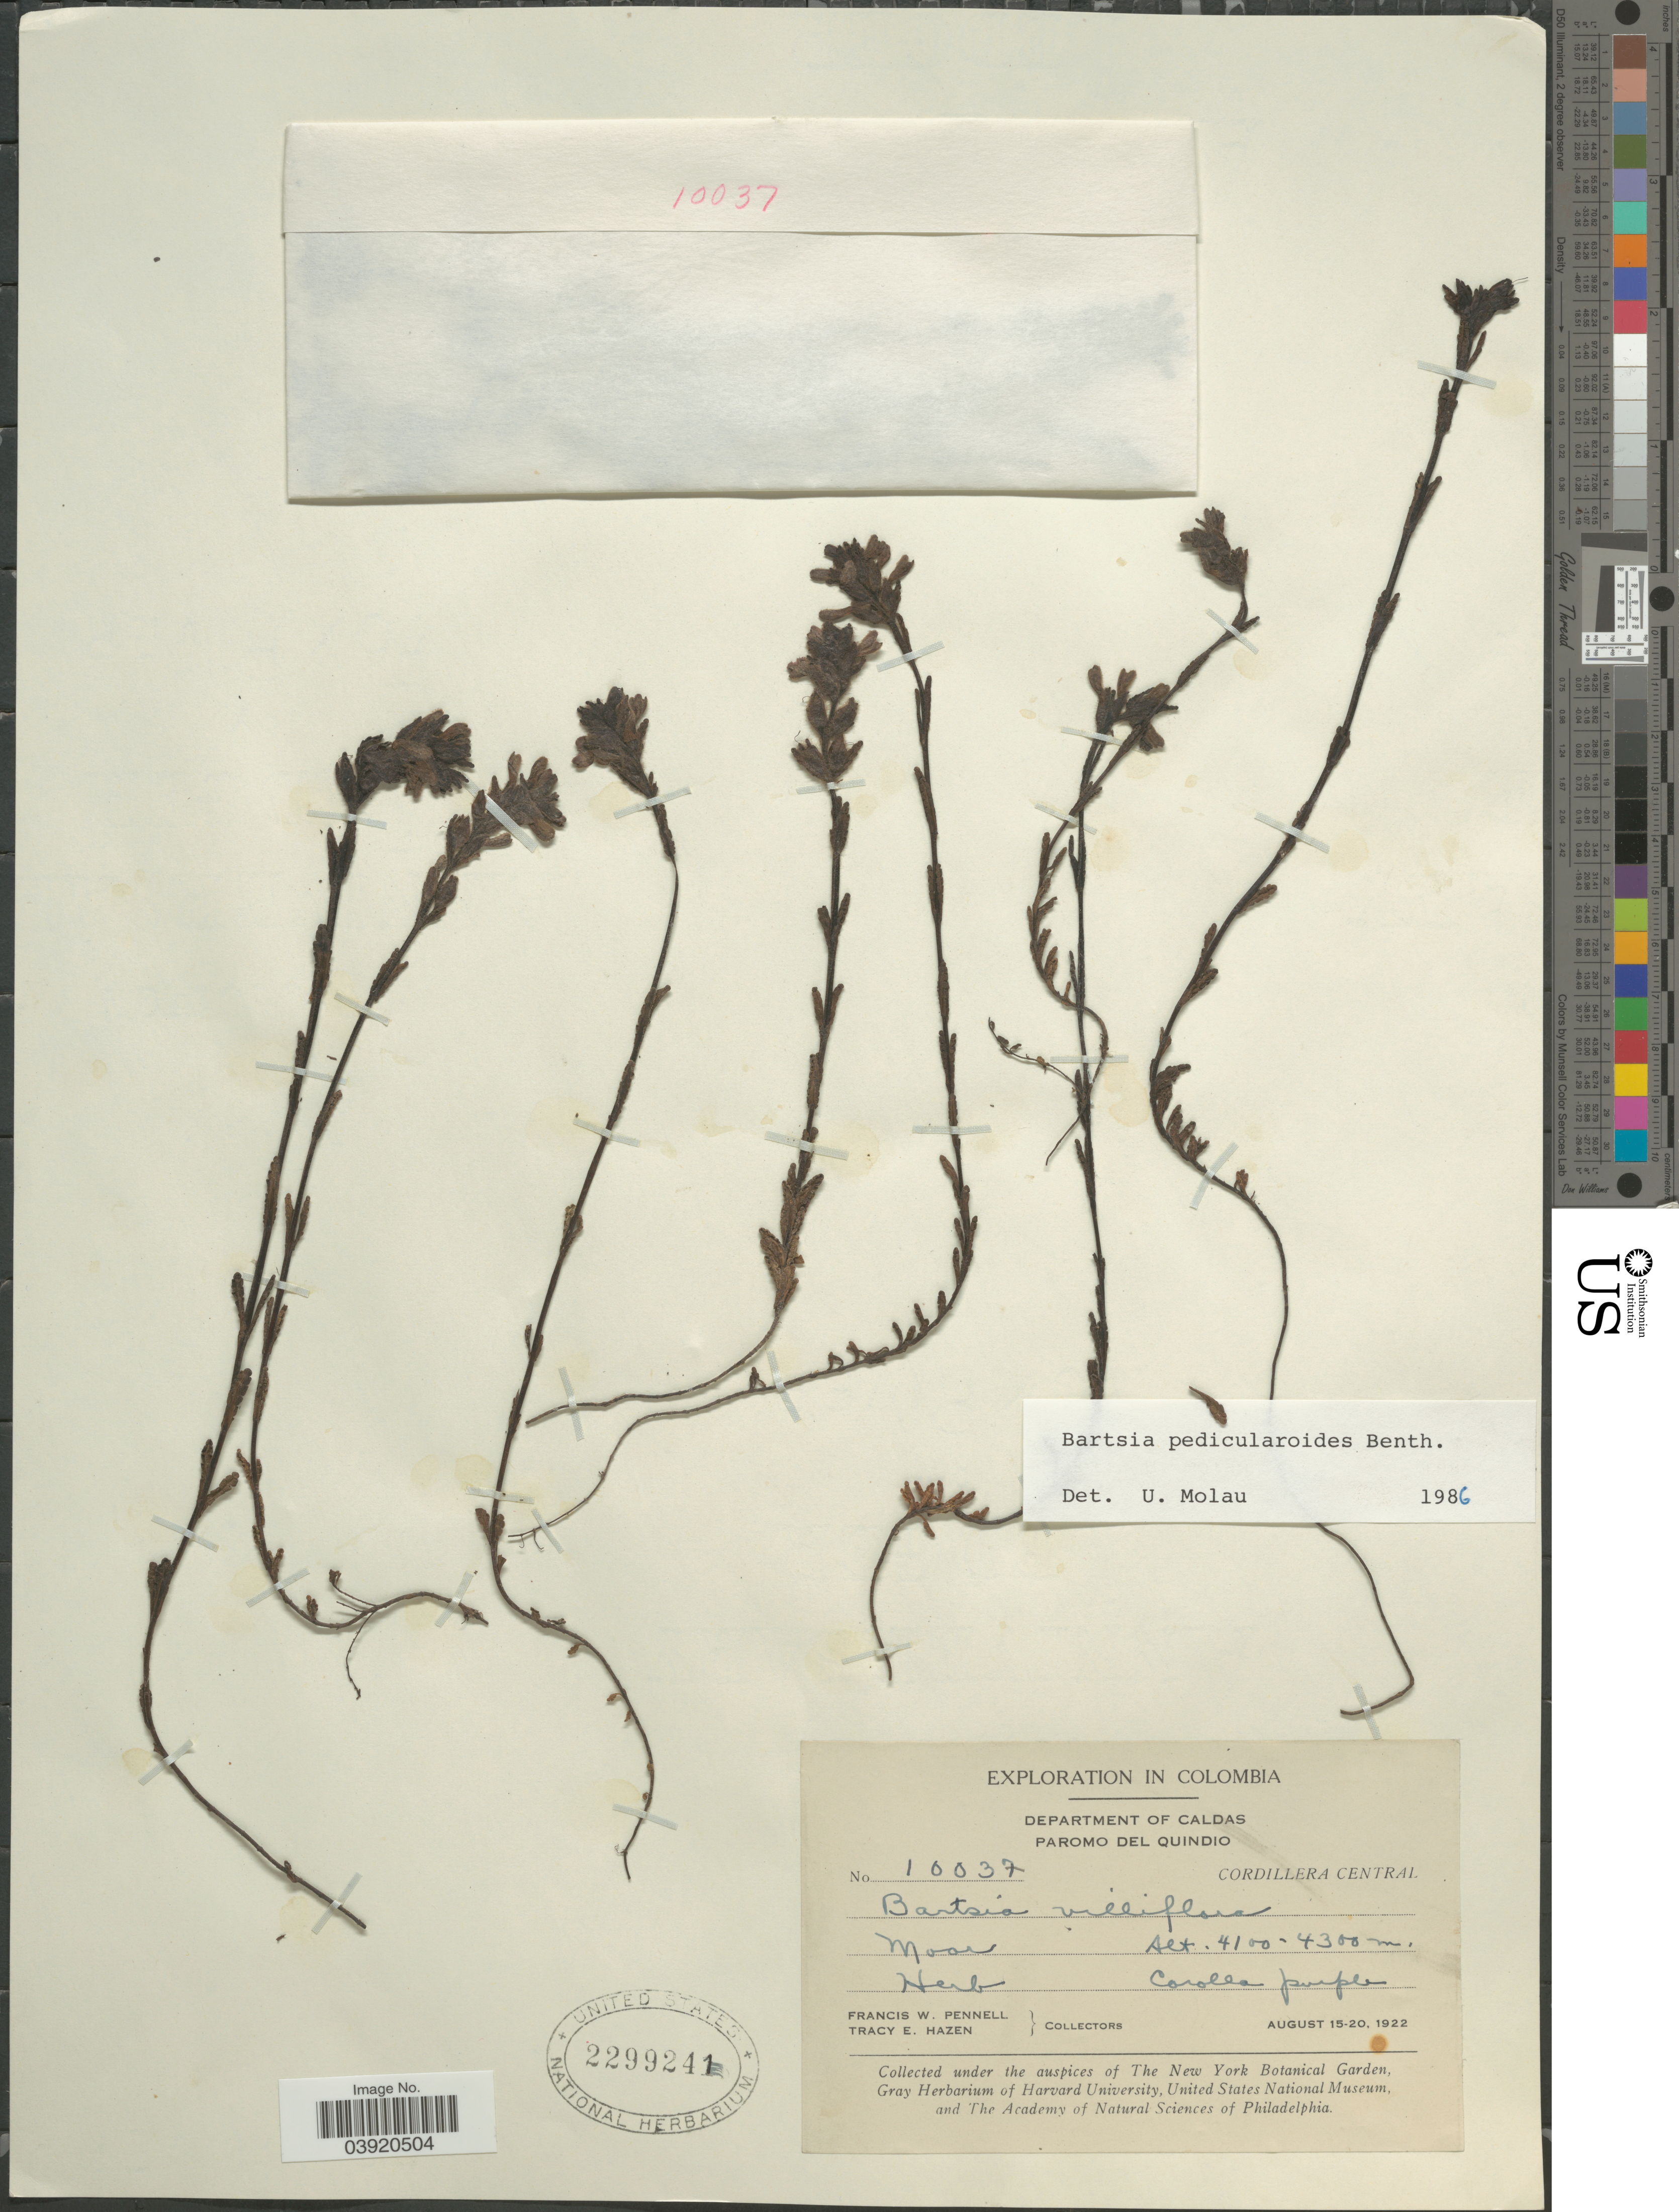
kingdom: Plantae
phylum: Tracheophyta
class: Magnoliopsida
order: Lamiales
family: Orobanchaceae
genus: Bartsia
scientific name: Bartsia pedicularoides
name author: Benth.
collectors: F. W. Pennell & T. E. Hazen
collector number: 10037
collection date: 1922-08-15/1922-08-20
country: Colombia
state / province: Caldas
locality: Department of Caldas. Paromo del Quindio. Cordillera Central.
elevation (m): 4100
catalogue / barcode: US 2299241